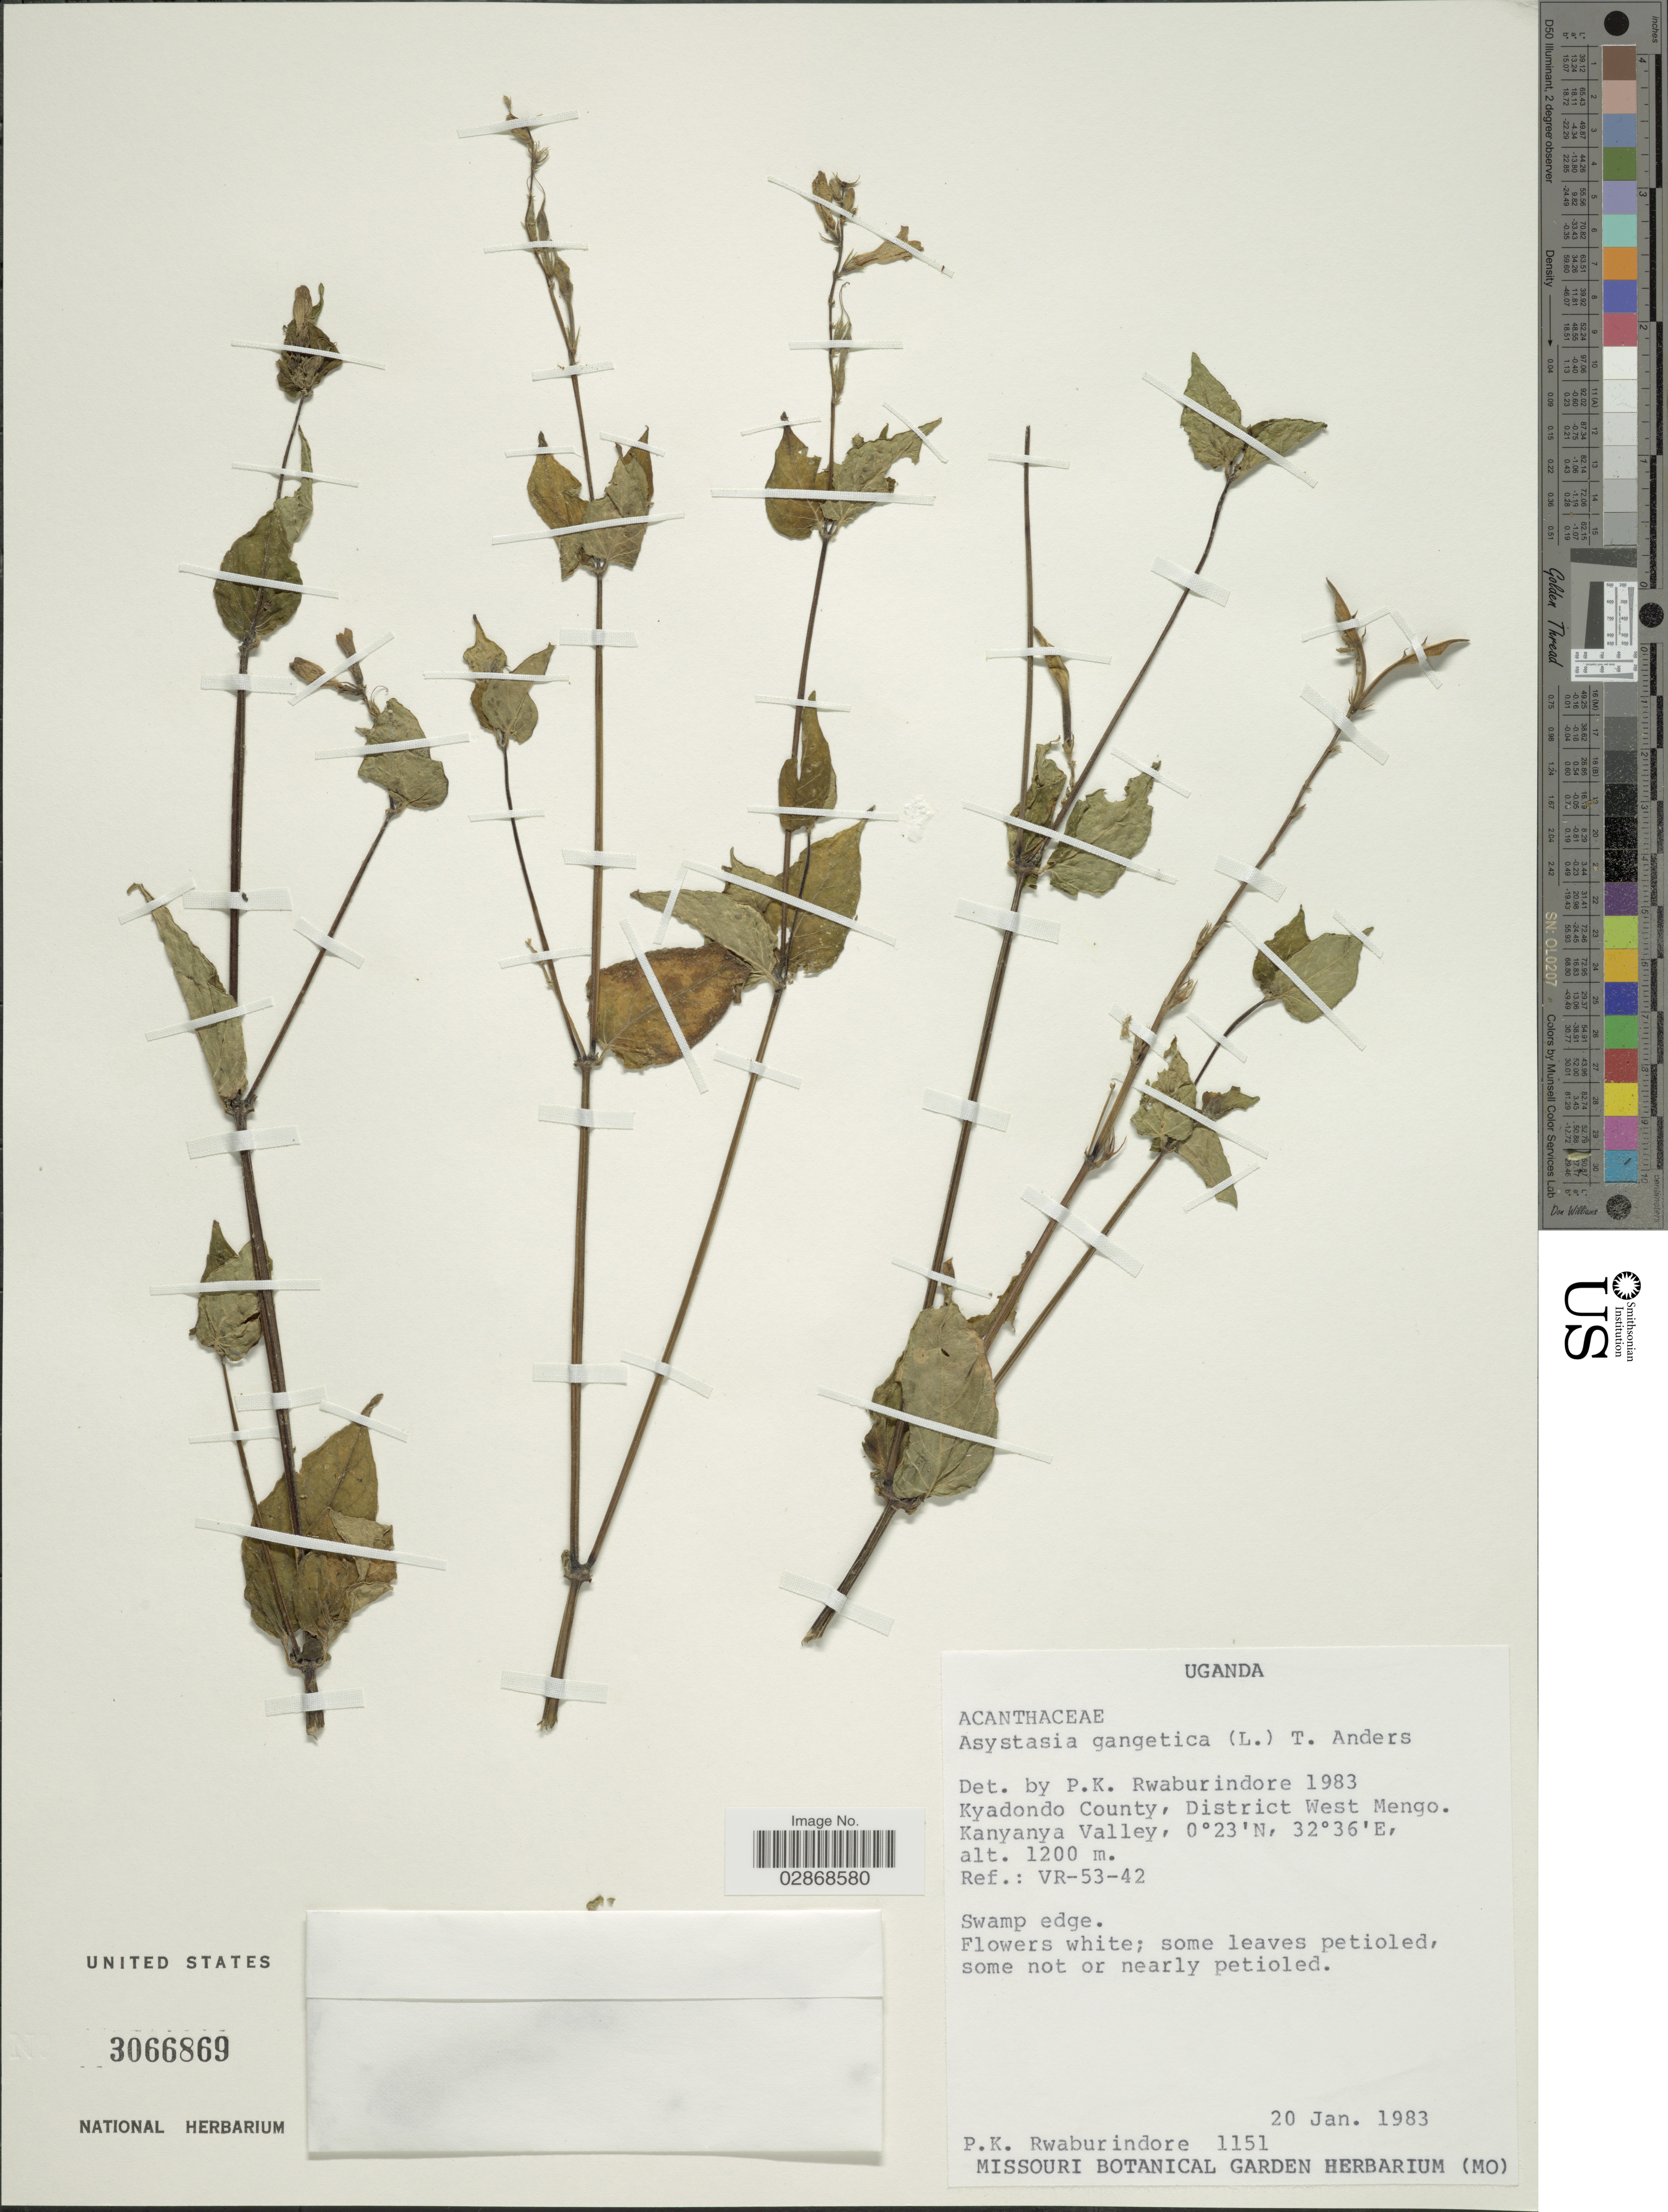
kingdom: Plantae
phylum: Tracheophyta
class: Magnoliopsida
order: Lamiales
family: Acanthaceae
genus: Asystasia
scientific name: Asystasia coromandeliana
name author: Nees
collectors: P. Rwaburindore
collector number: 1151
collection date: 1983-01-20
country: Uganda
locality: Kyadondo County, District West Mengo. Kanyanya Valley. Ref.: VR-53-42.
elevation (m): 1200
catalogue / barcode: US 3066869